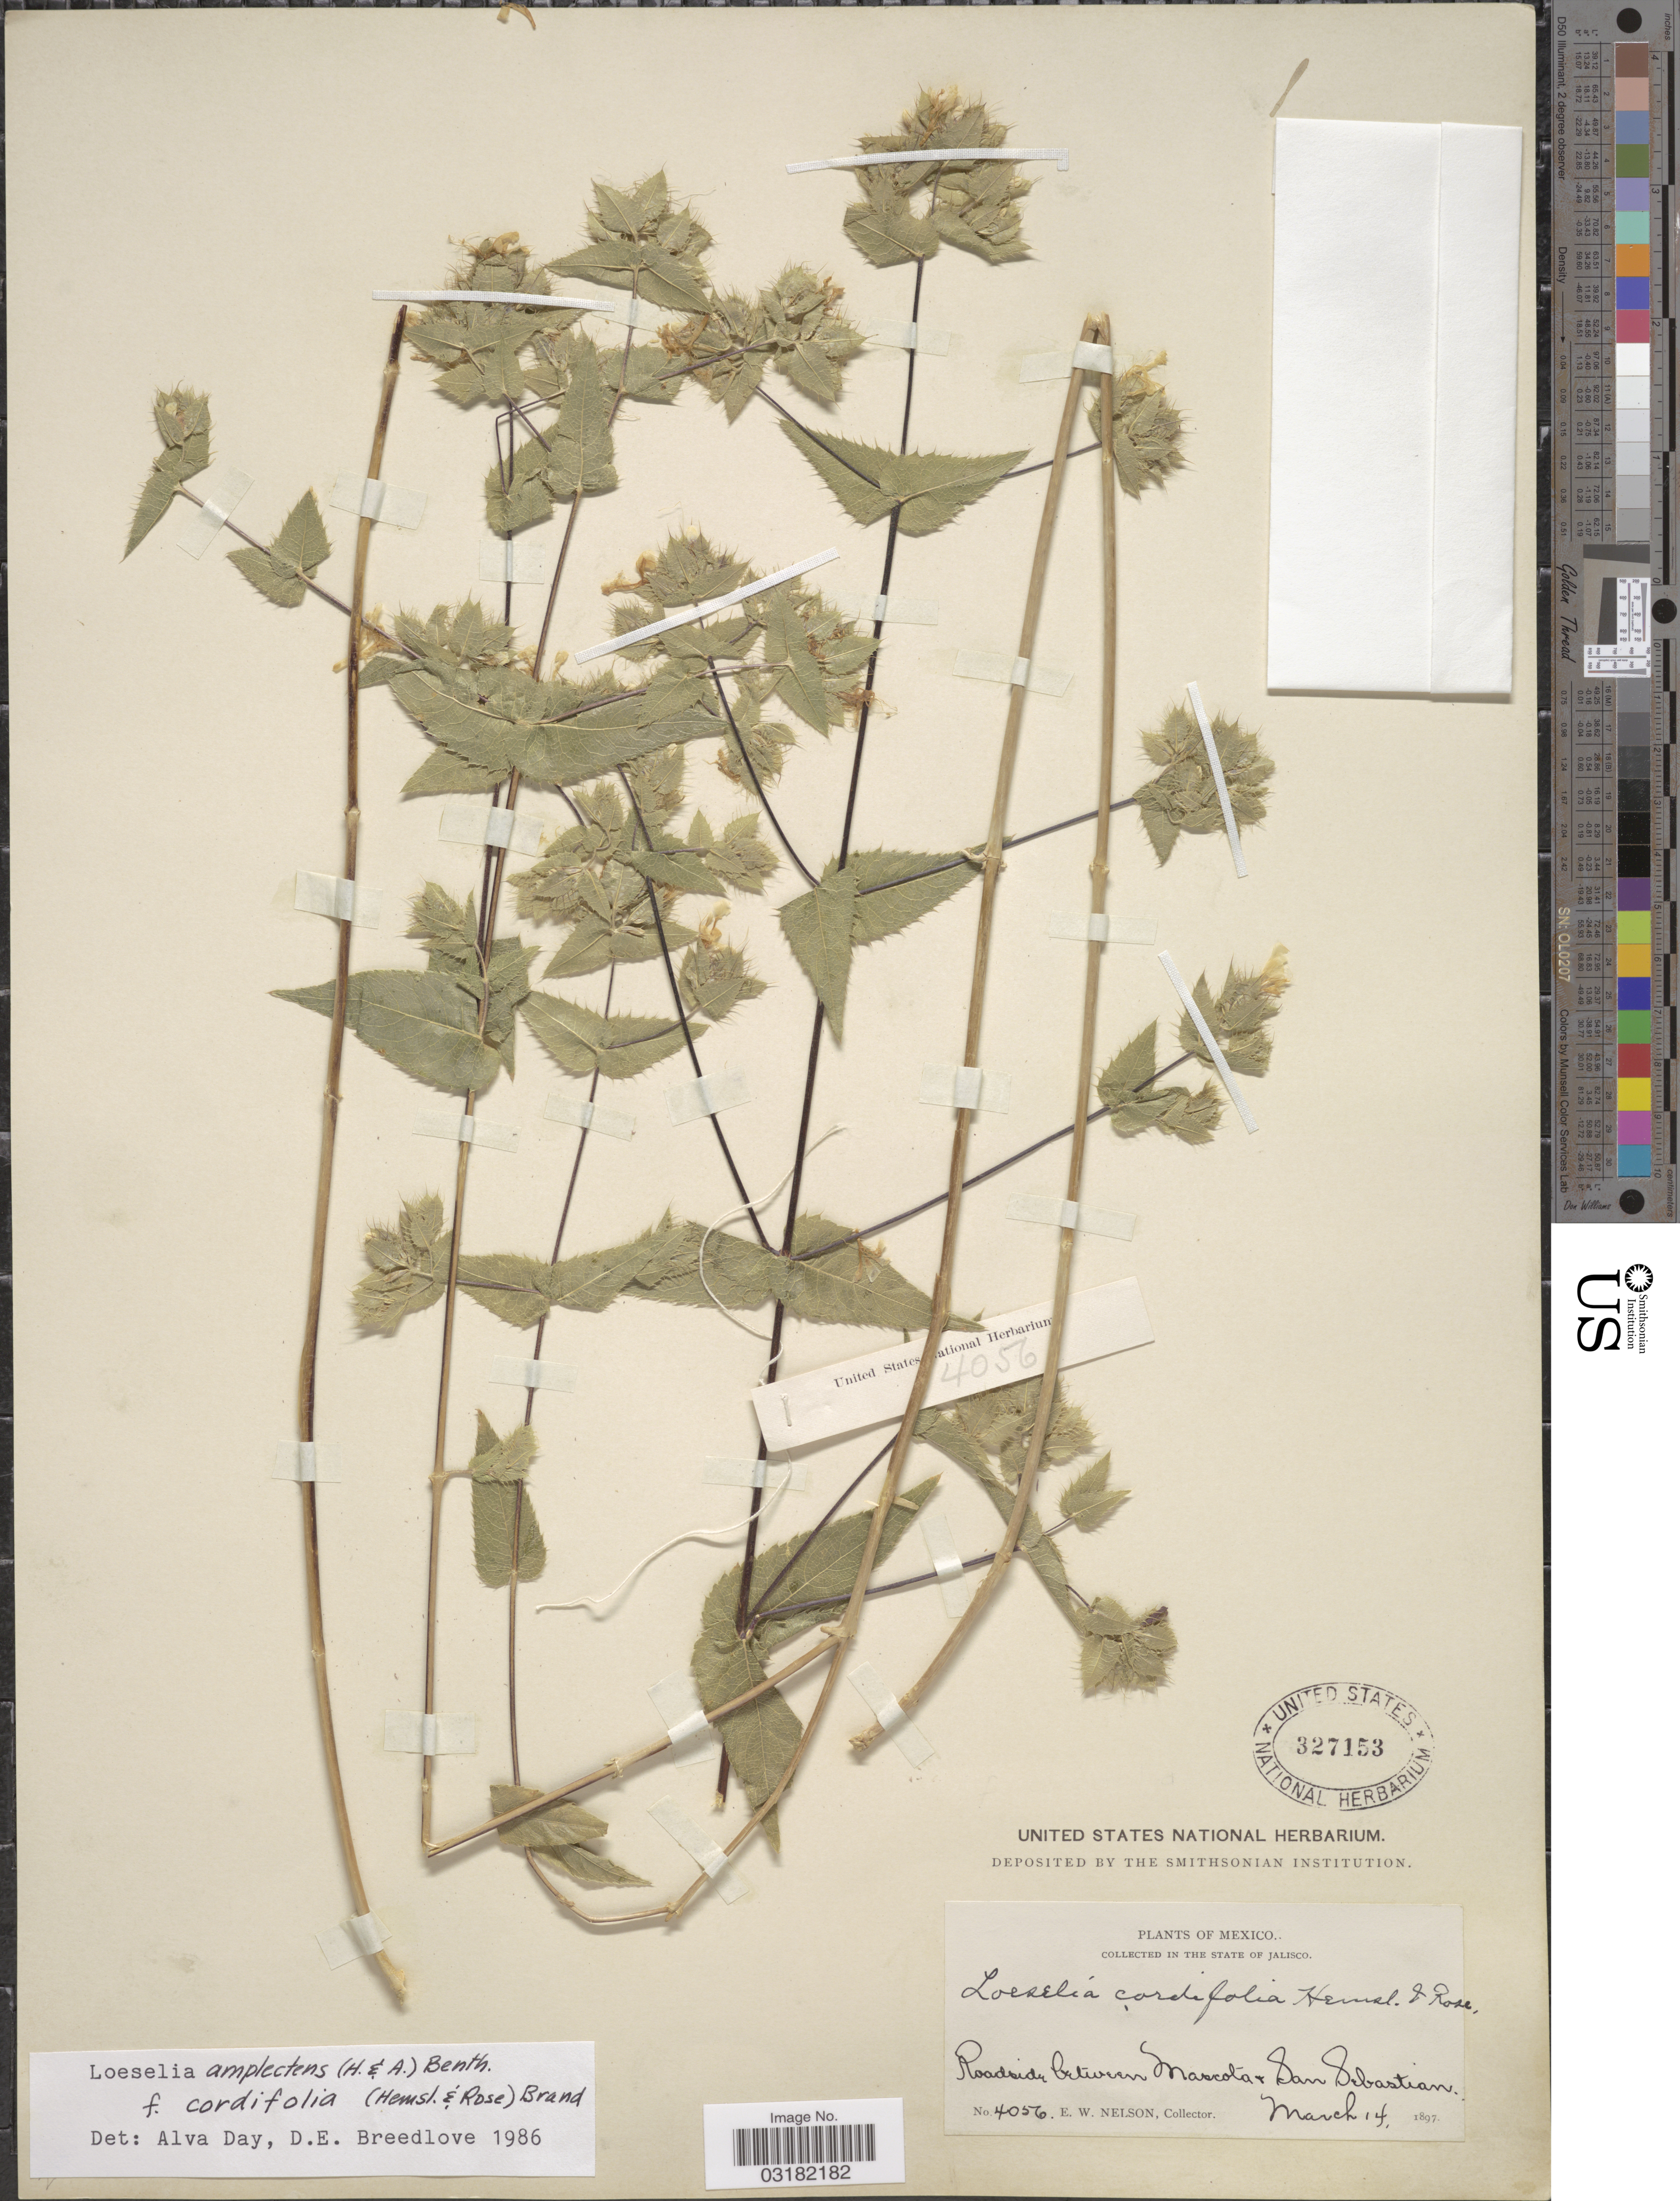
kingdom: Plantae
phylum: Tracheophyta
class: Magnoliopsida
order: Ericales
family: Polemoniaceae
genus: Loeselia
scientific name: Loeselia amplectens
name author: (Hook. & Arn.) Benth. ex DC.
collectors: E. W. Nelson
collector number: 4056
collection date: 1897-03-14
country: Mexico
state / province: Jalisco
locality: Roadside between Mascota & San Sebastian.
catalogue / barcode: US 327153